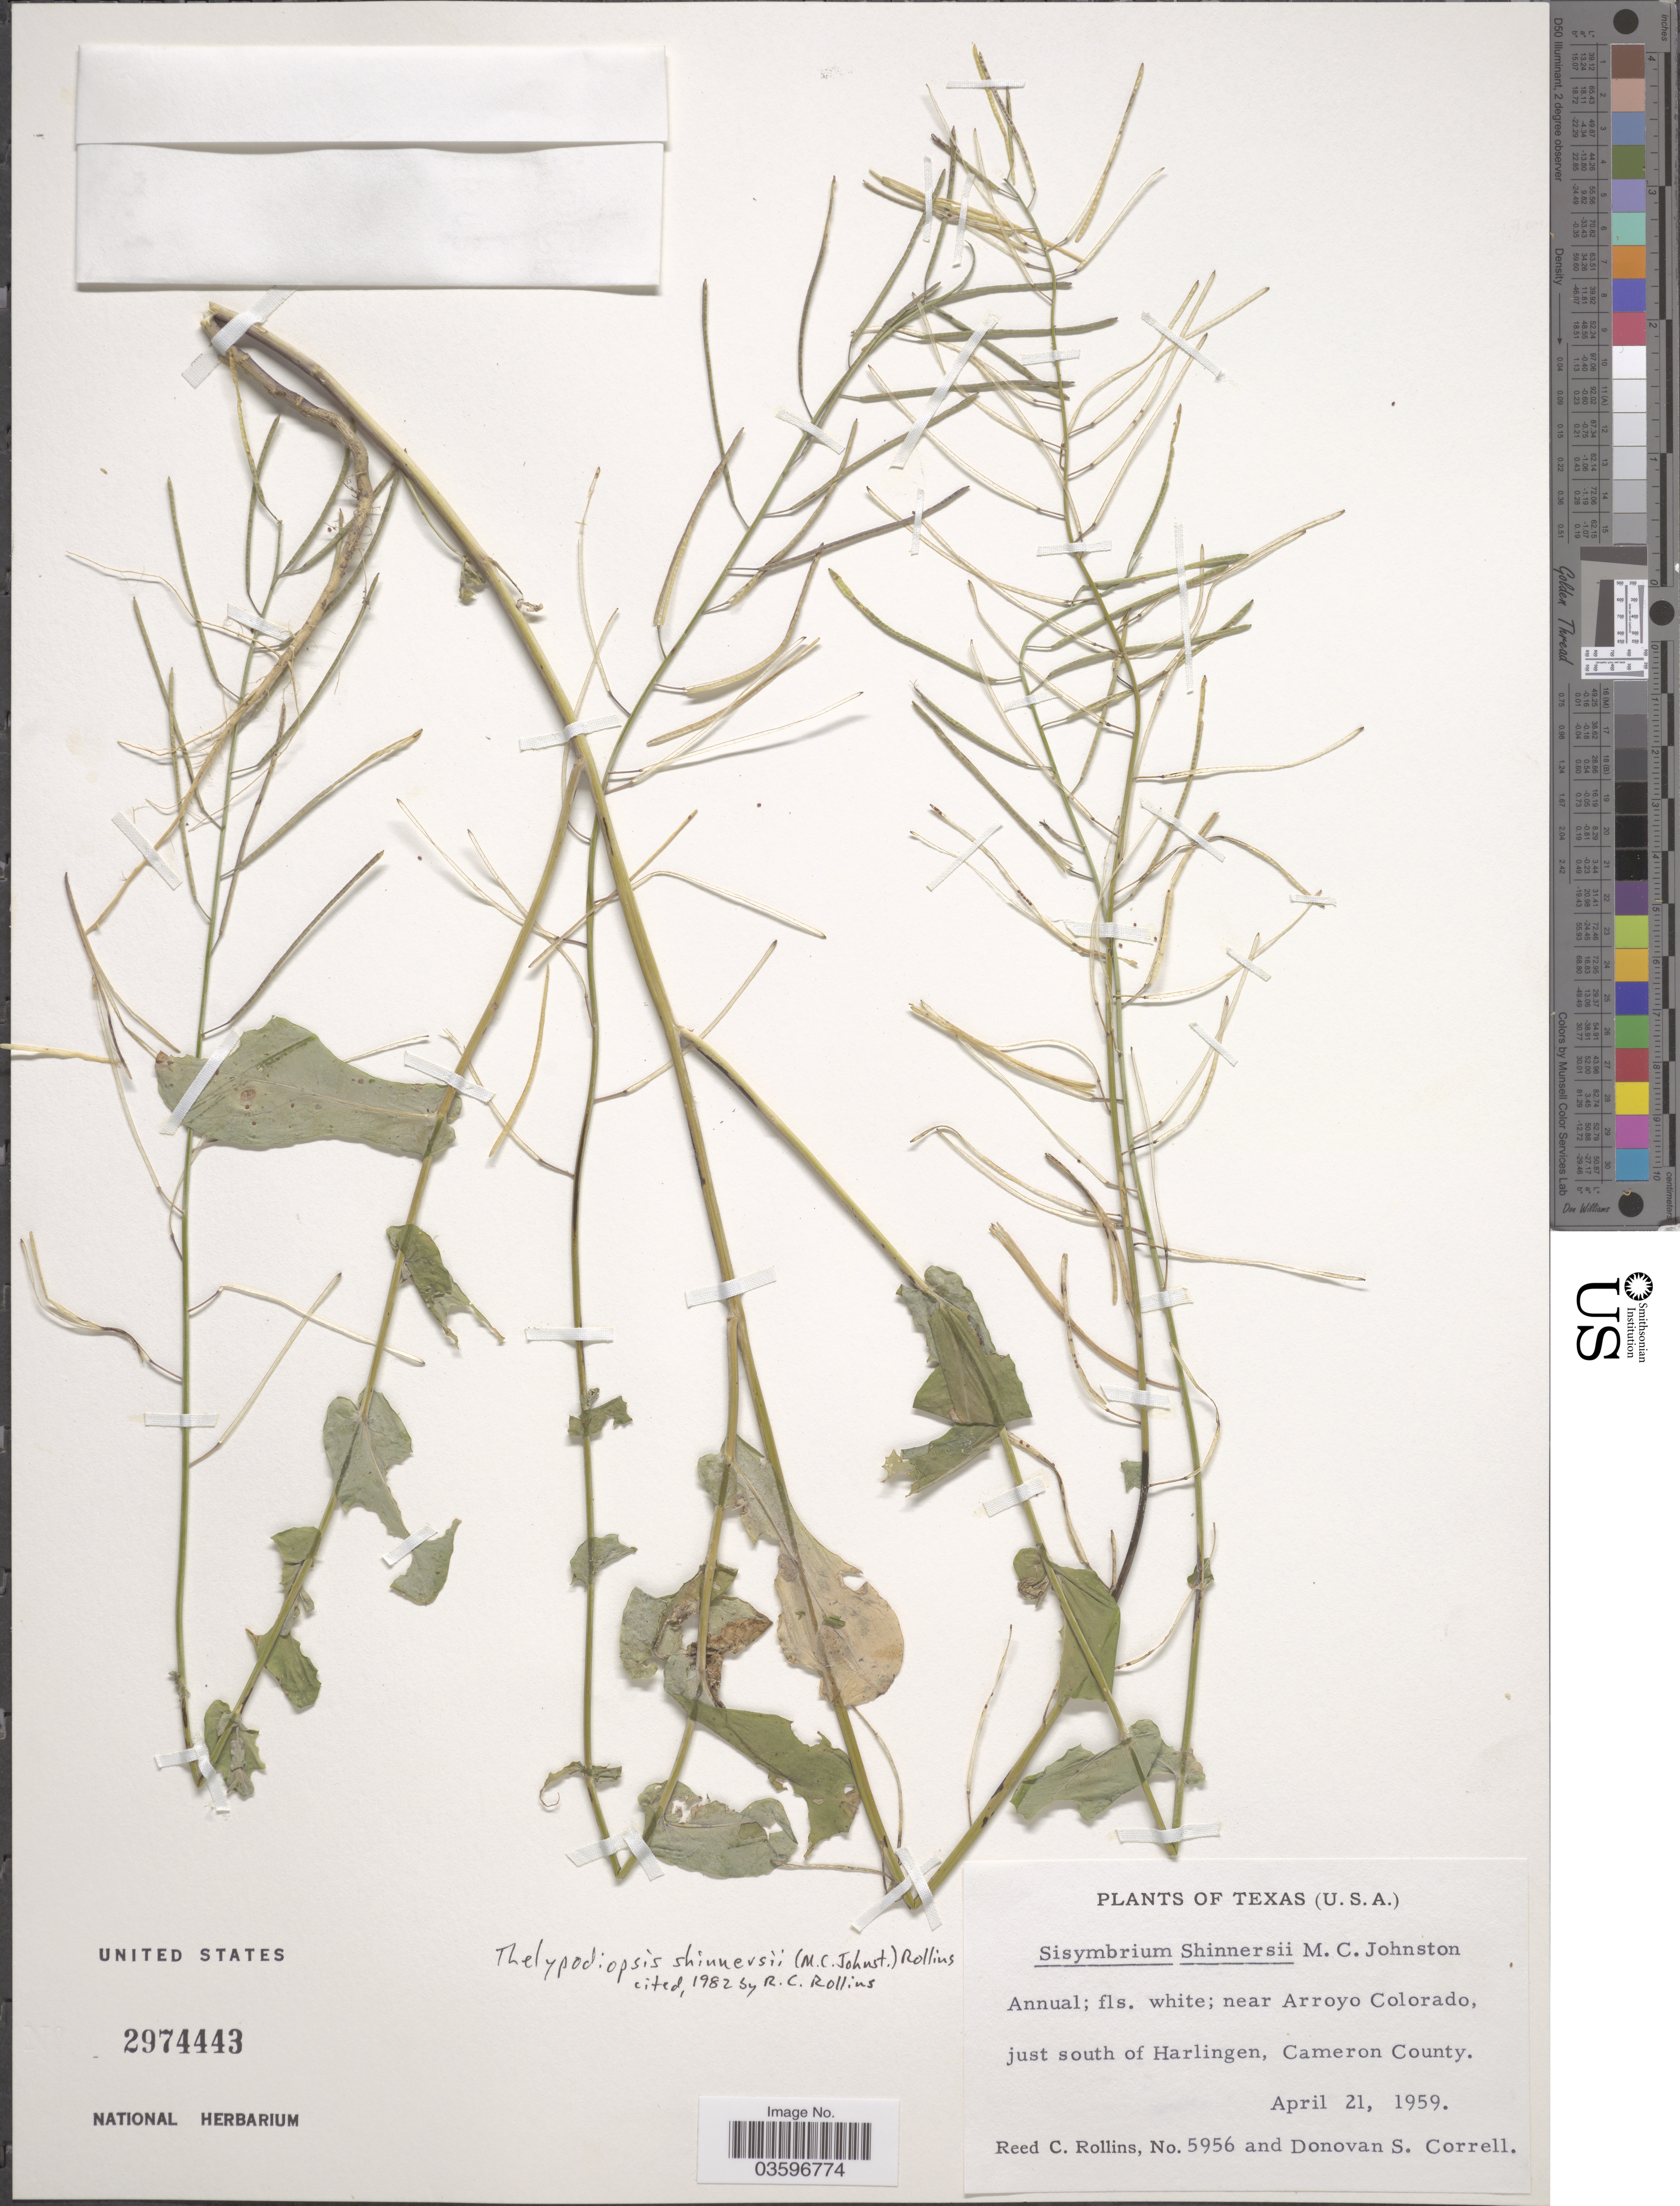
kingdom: Plantae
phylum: Tracheophyta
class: Magnoliopsida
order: Brassicales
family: Brassicaceae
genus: Thelypodiopsis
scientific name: Thelypodiopsis shinnersii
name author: (M.C. Johnst.) Rollins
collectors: R. C. Rollins & D. S. Correll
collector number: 5956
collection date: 1959-04-21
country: United States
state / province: Texas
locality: Near Arroyo Colorado just south of Harlingen, Cameron County.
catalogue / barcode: US 2974443